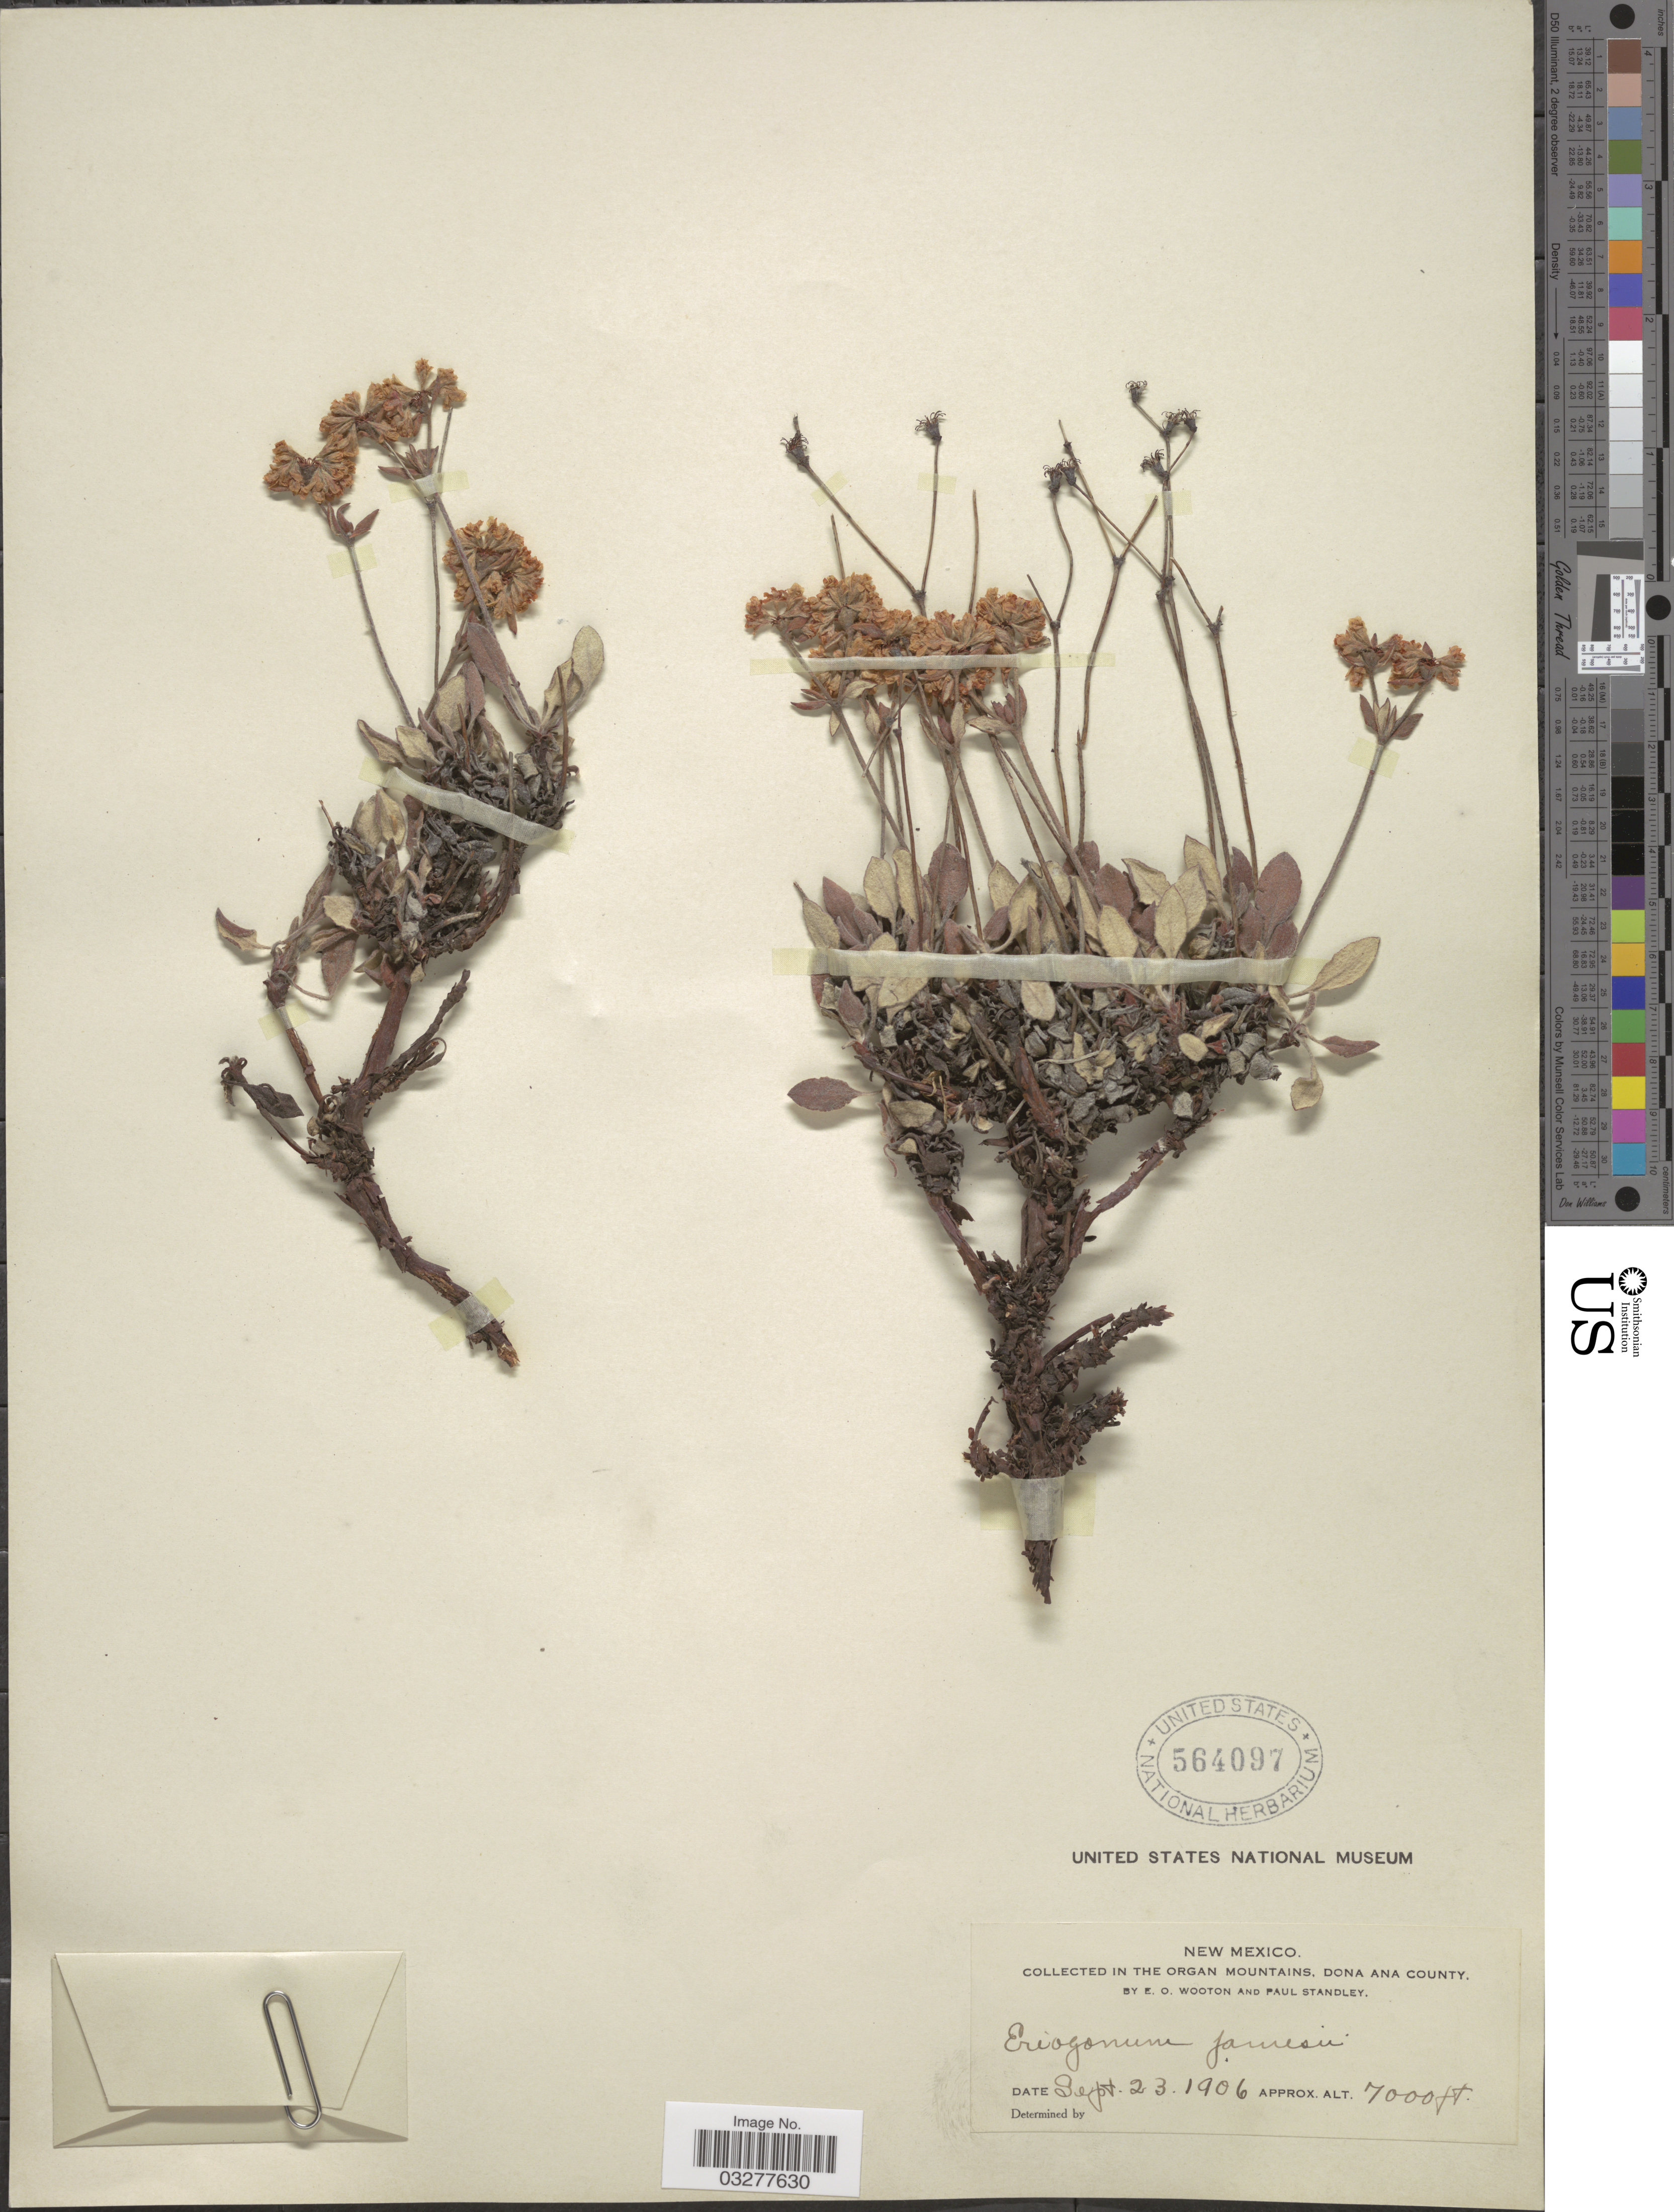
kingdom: Plantae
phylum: Tracheophyta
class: Magnoliopsida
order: Caryophyllales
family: Polygonaceae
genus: Eriogonum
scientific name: Eriogonum jamesii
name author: Benth.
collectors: E. O. Wooton & P. C. Standley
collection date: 1906-09-23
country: United States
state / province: New Mexico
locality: In the Organ Mountains, Dona Ana County.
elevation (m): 2134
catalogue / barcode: US 564097